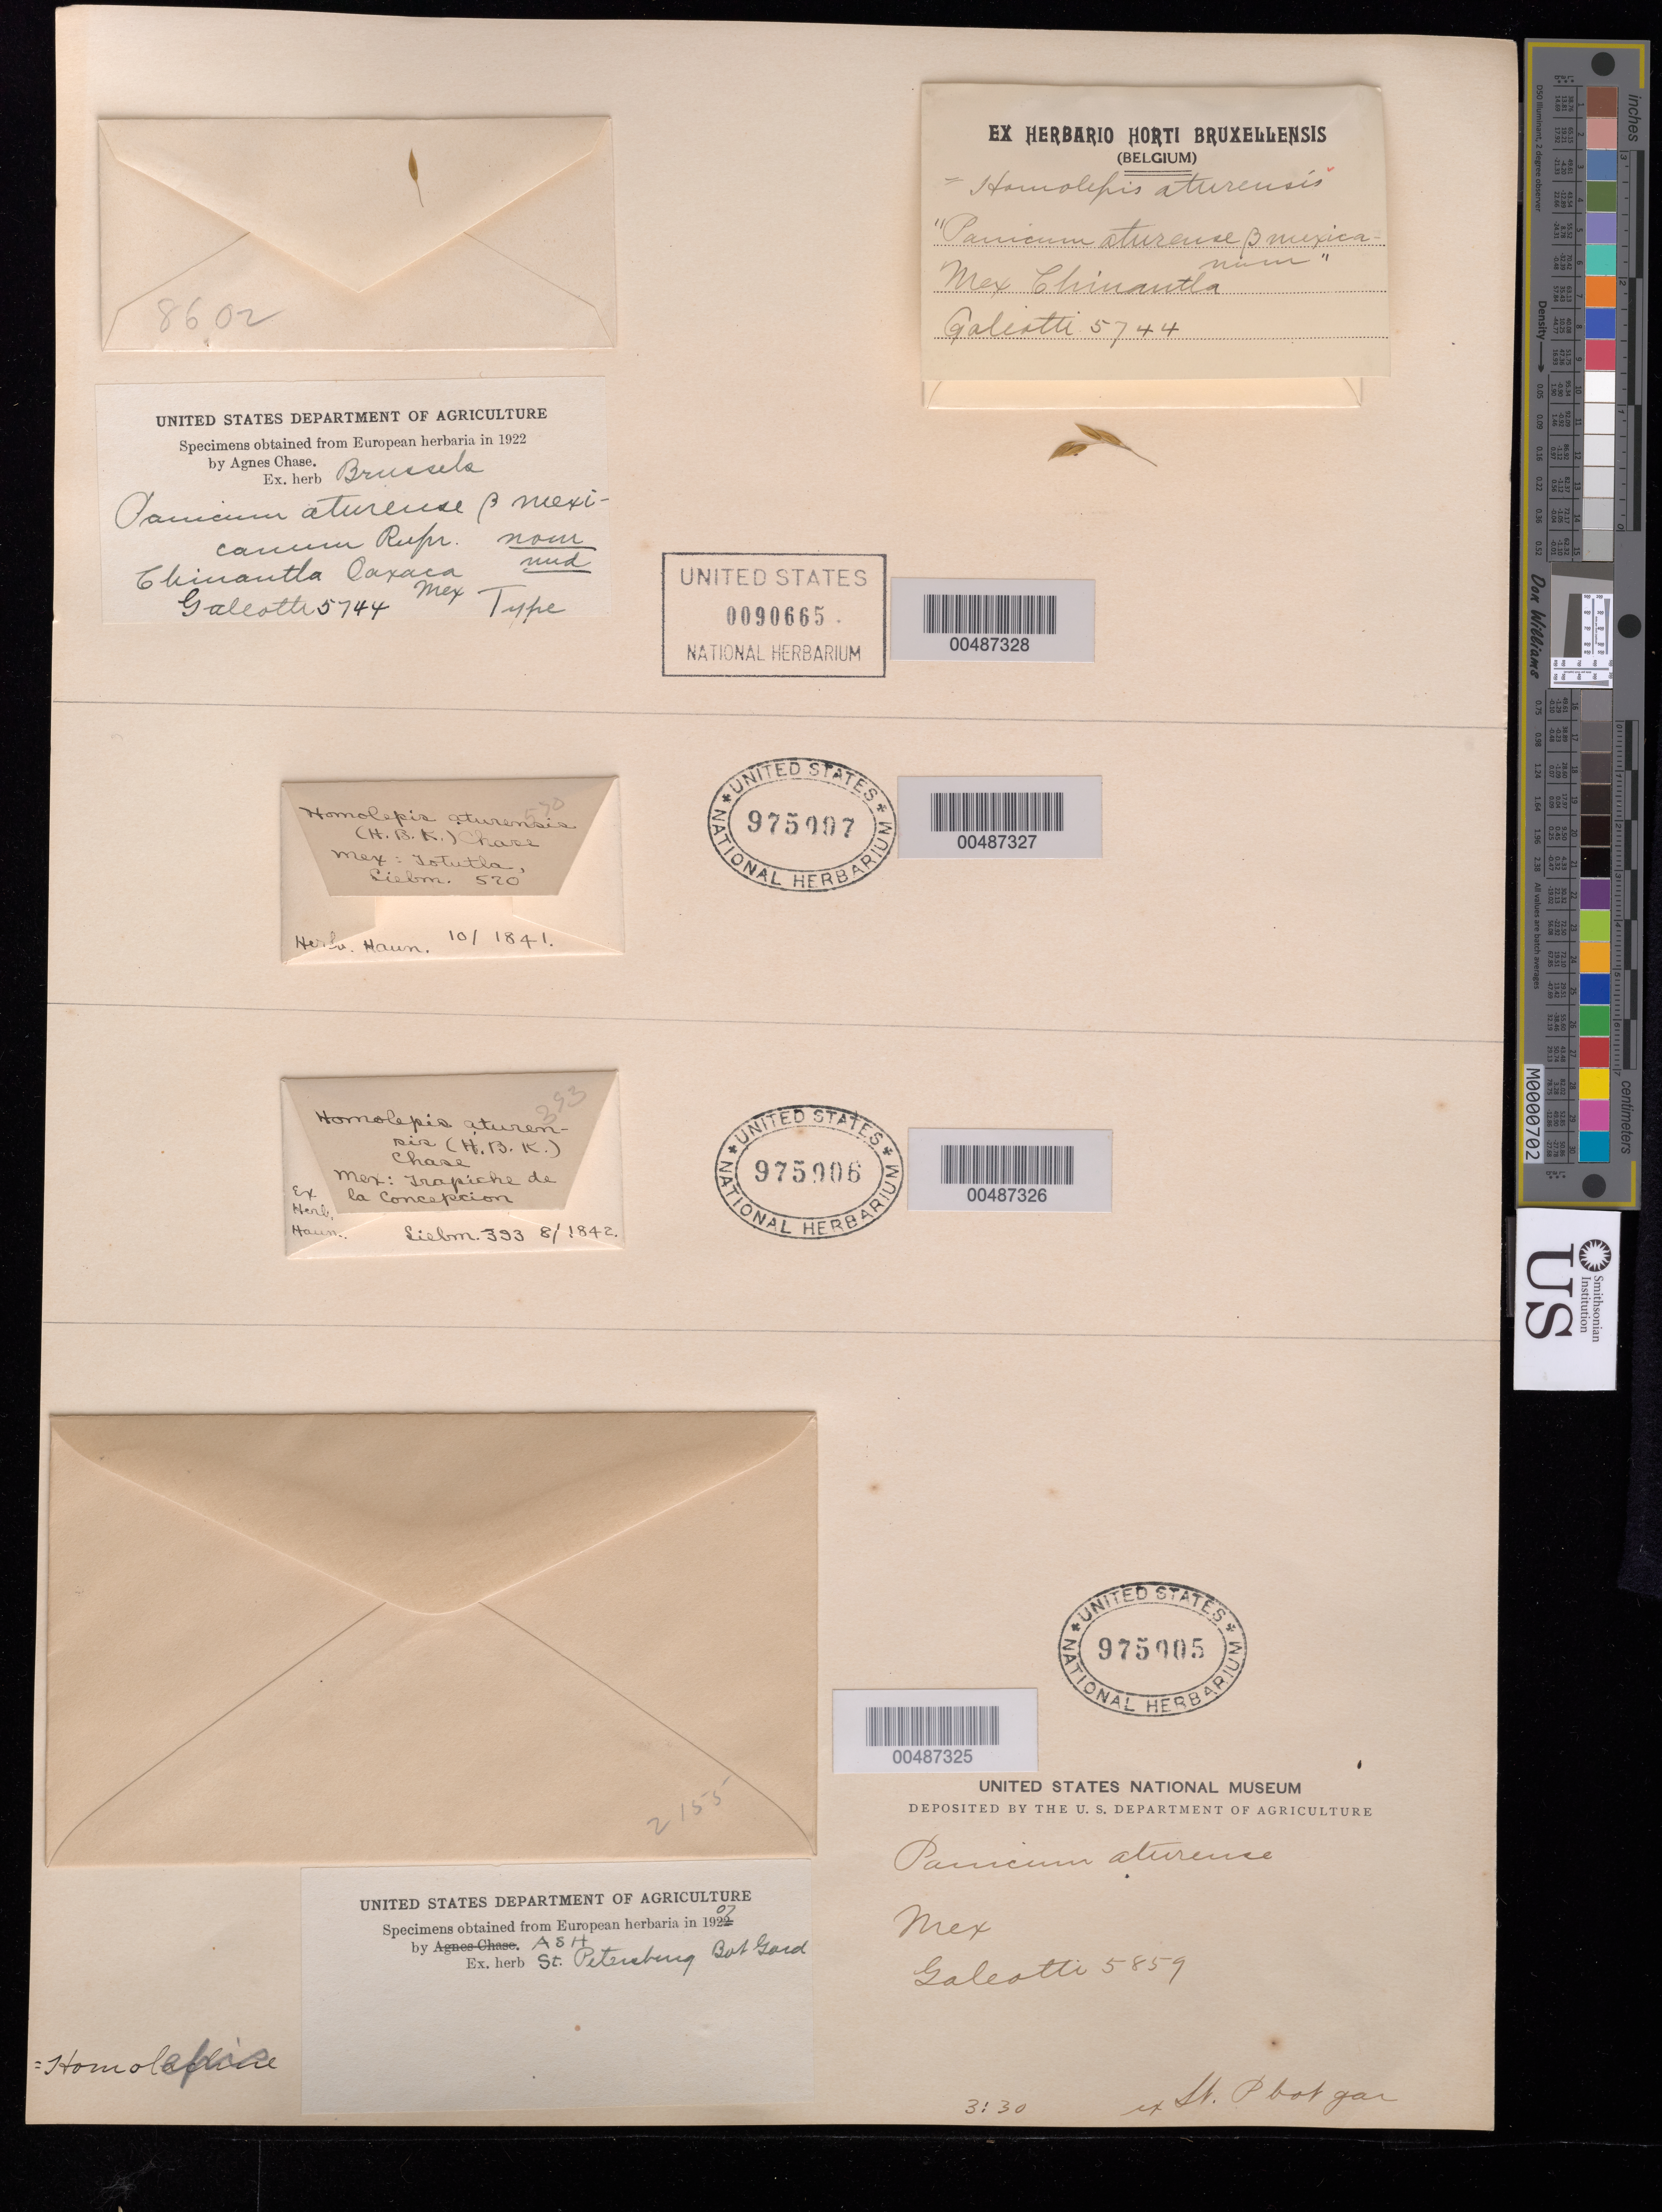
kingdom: Plantae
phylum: Tracheophyta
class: Liliopsida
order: Poales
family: Poaceae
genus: Homolepis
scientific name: Homolepis aturensis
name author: (Kunth) Chase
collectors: H. G. Galeotti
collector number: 5744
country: Mexico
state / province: Oaxaca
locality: Chinantla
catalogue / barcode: US 90665